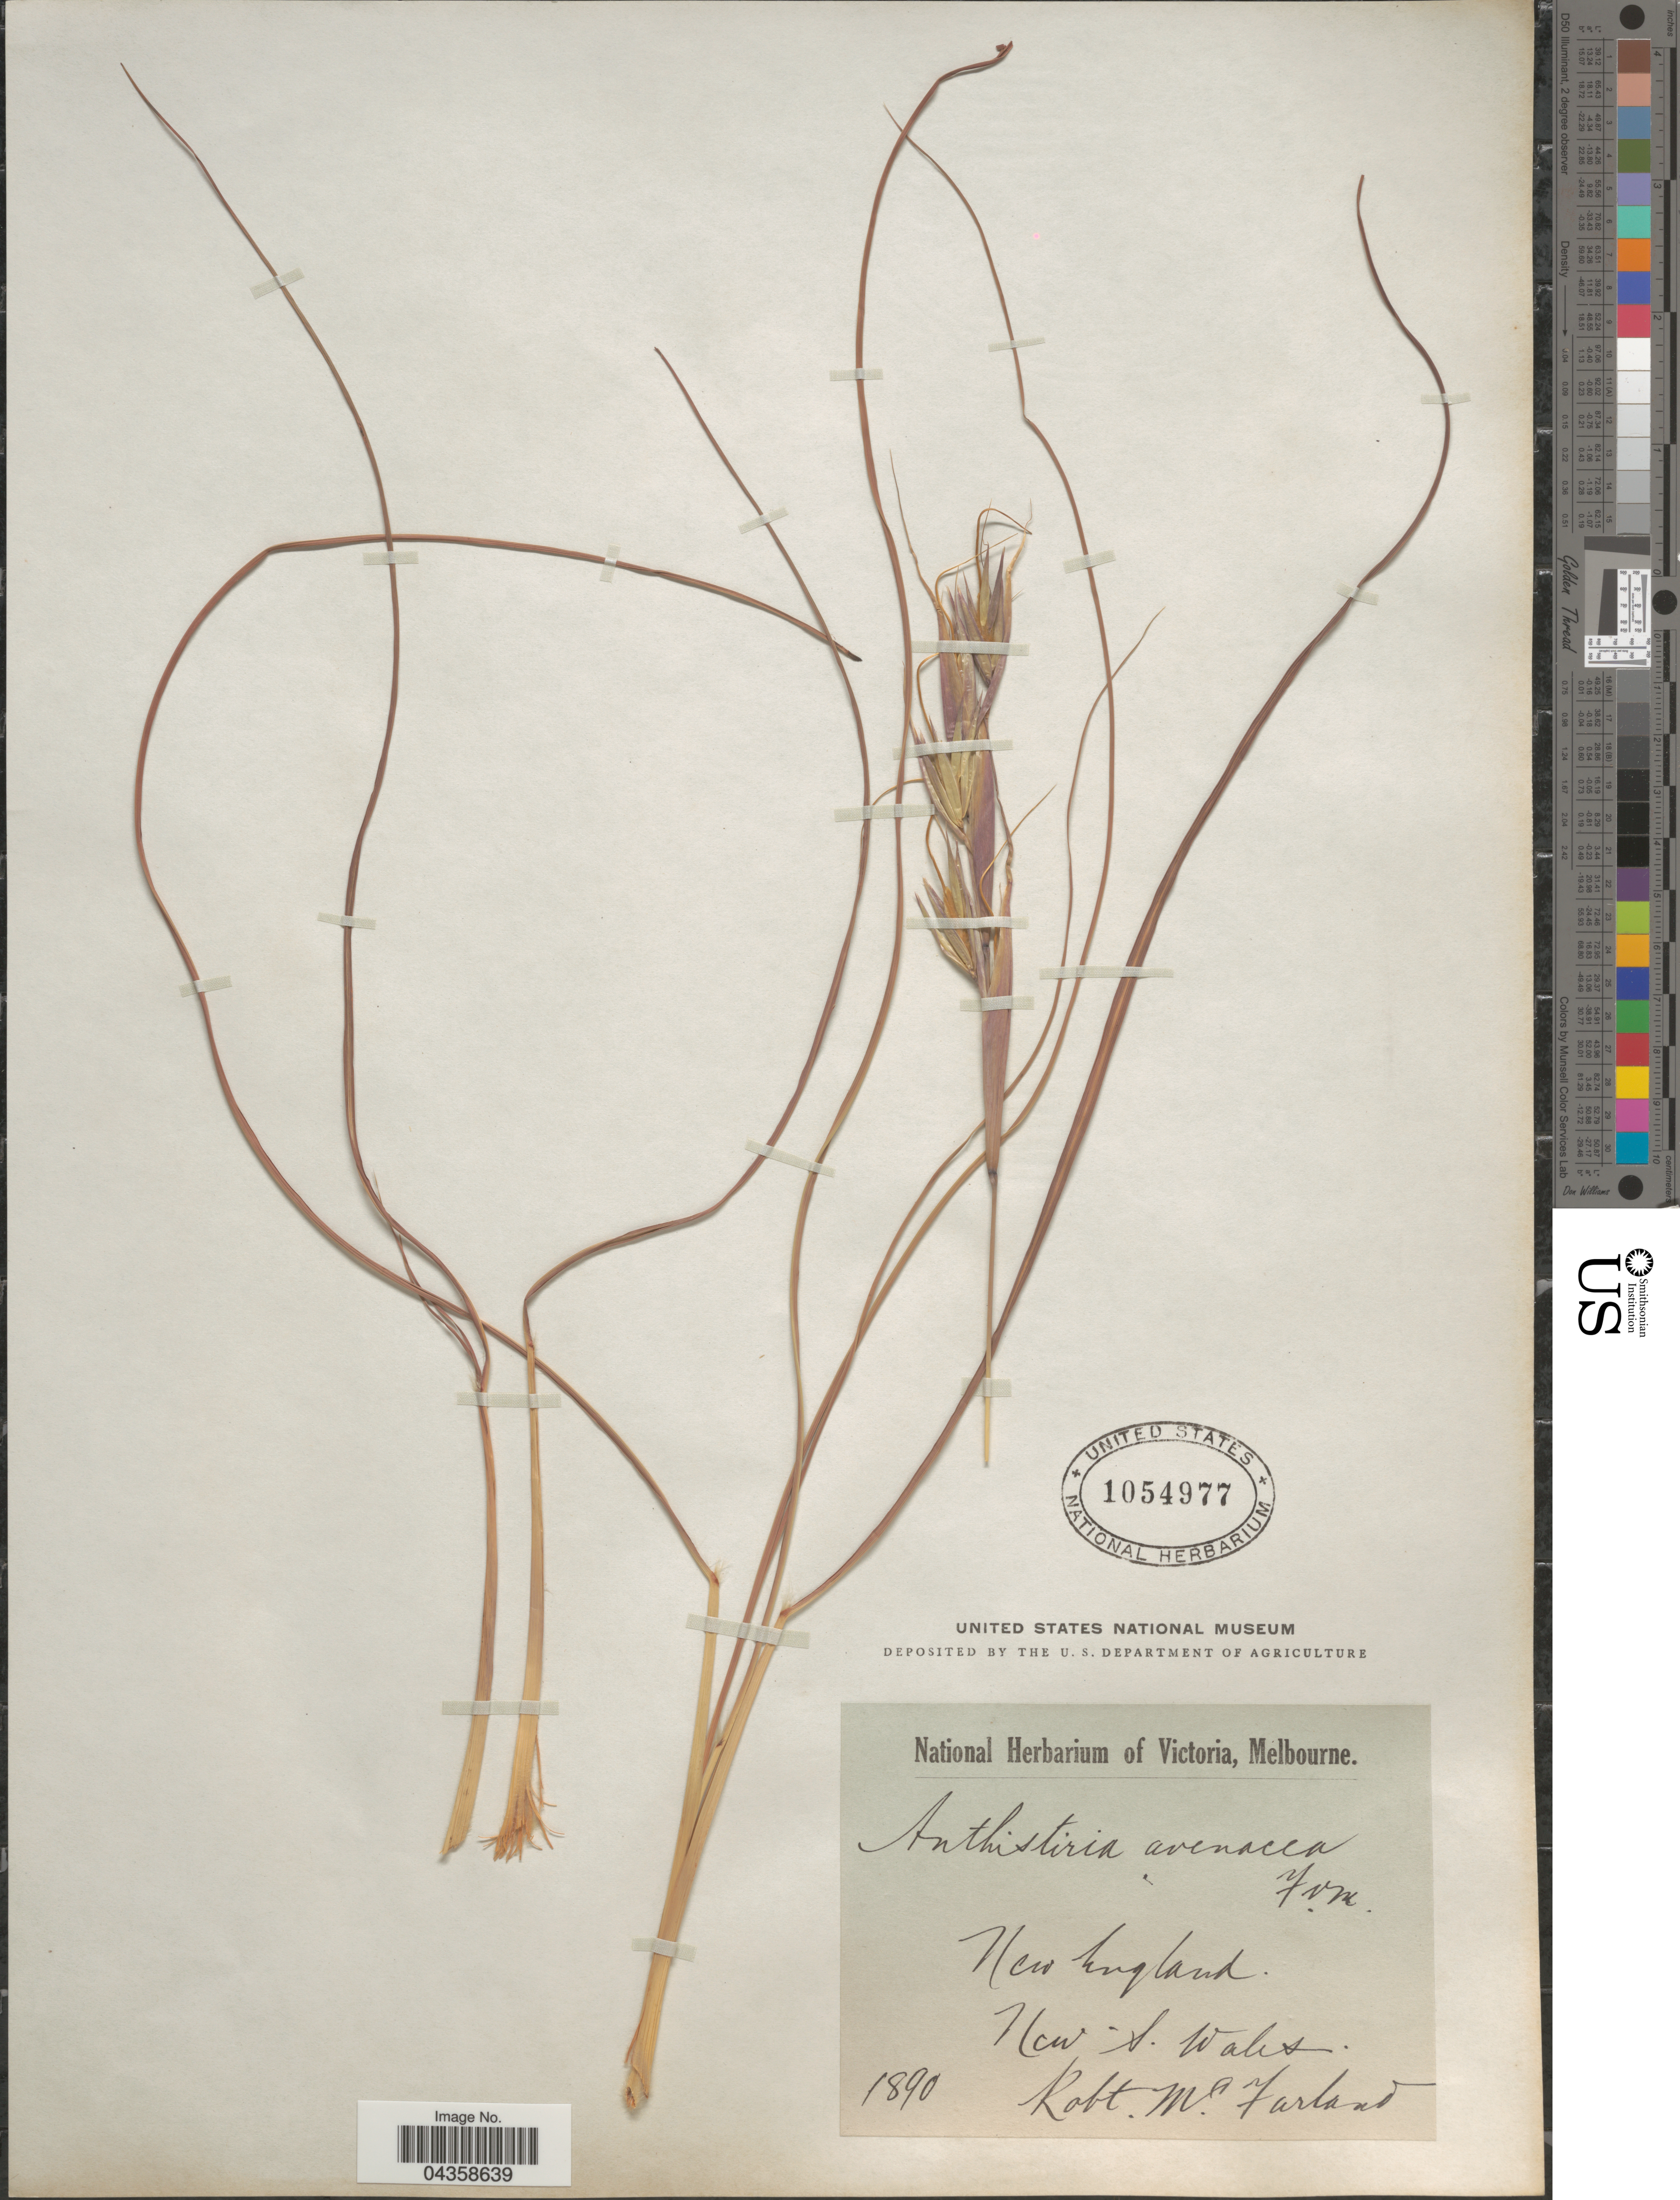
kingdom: Plantae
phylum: Tracheophyta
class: Liliopsida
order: Poales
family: Poaceae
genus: Themeda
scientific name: Themeda avenacea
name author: (F. Muell.) Durand & B.D. Jacks.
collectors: R. Mcfarland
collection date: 1890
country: Australia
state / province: New South Wales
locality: New England.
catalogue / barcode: US 1054977